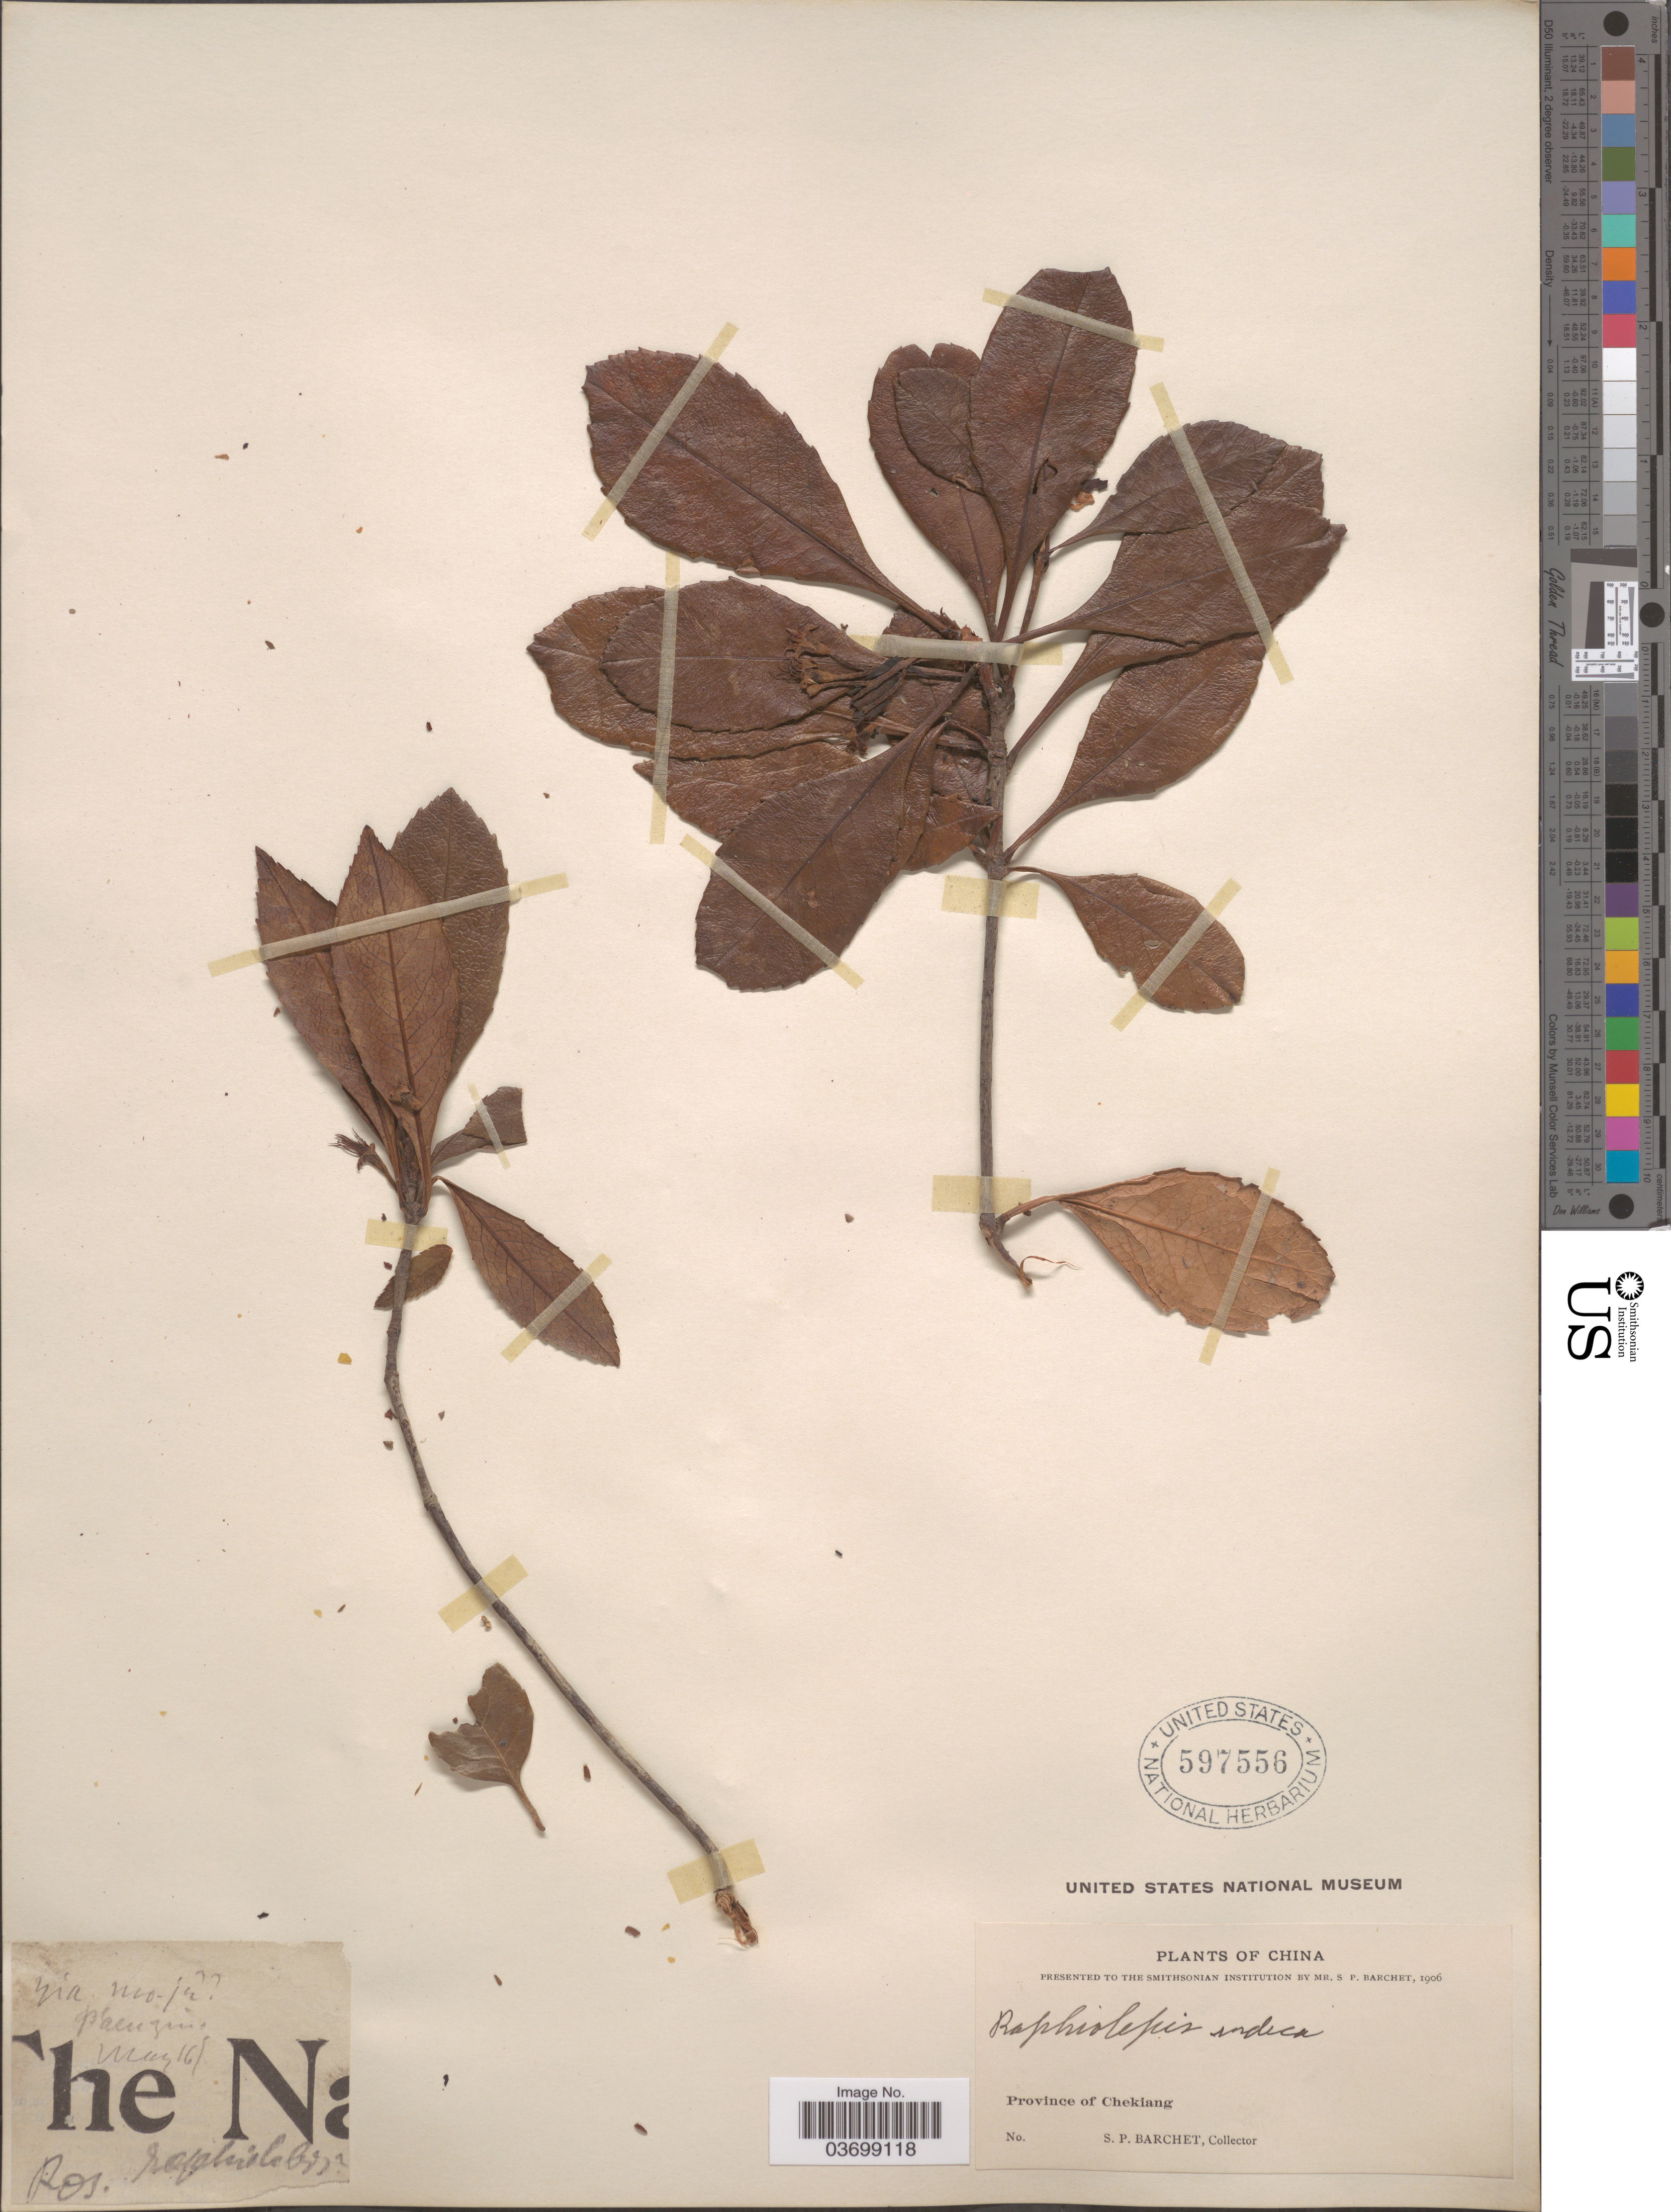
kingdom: Plantae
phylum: Tracheophyta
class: Magnoliopsida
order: Rosales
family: Rosaceae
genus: Rhaphiolepis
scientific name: Rhaphiolepis indica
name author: (L.) Lindl.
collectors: S. P. Barchet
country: China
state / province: Zhejiang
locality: Province of Chekiang.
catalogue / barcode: US 597556